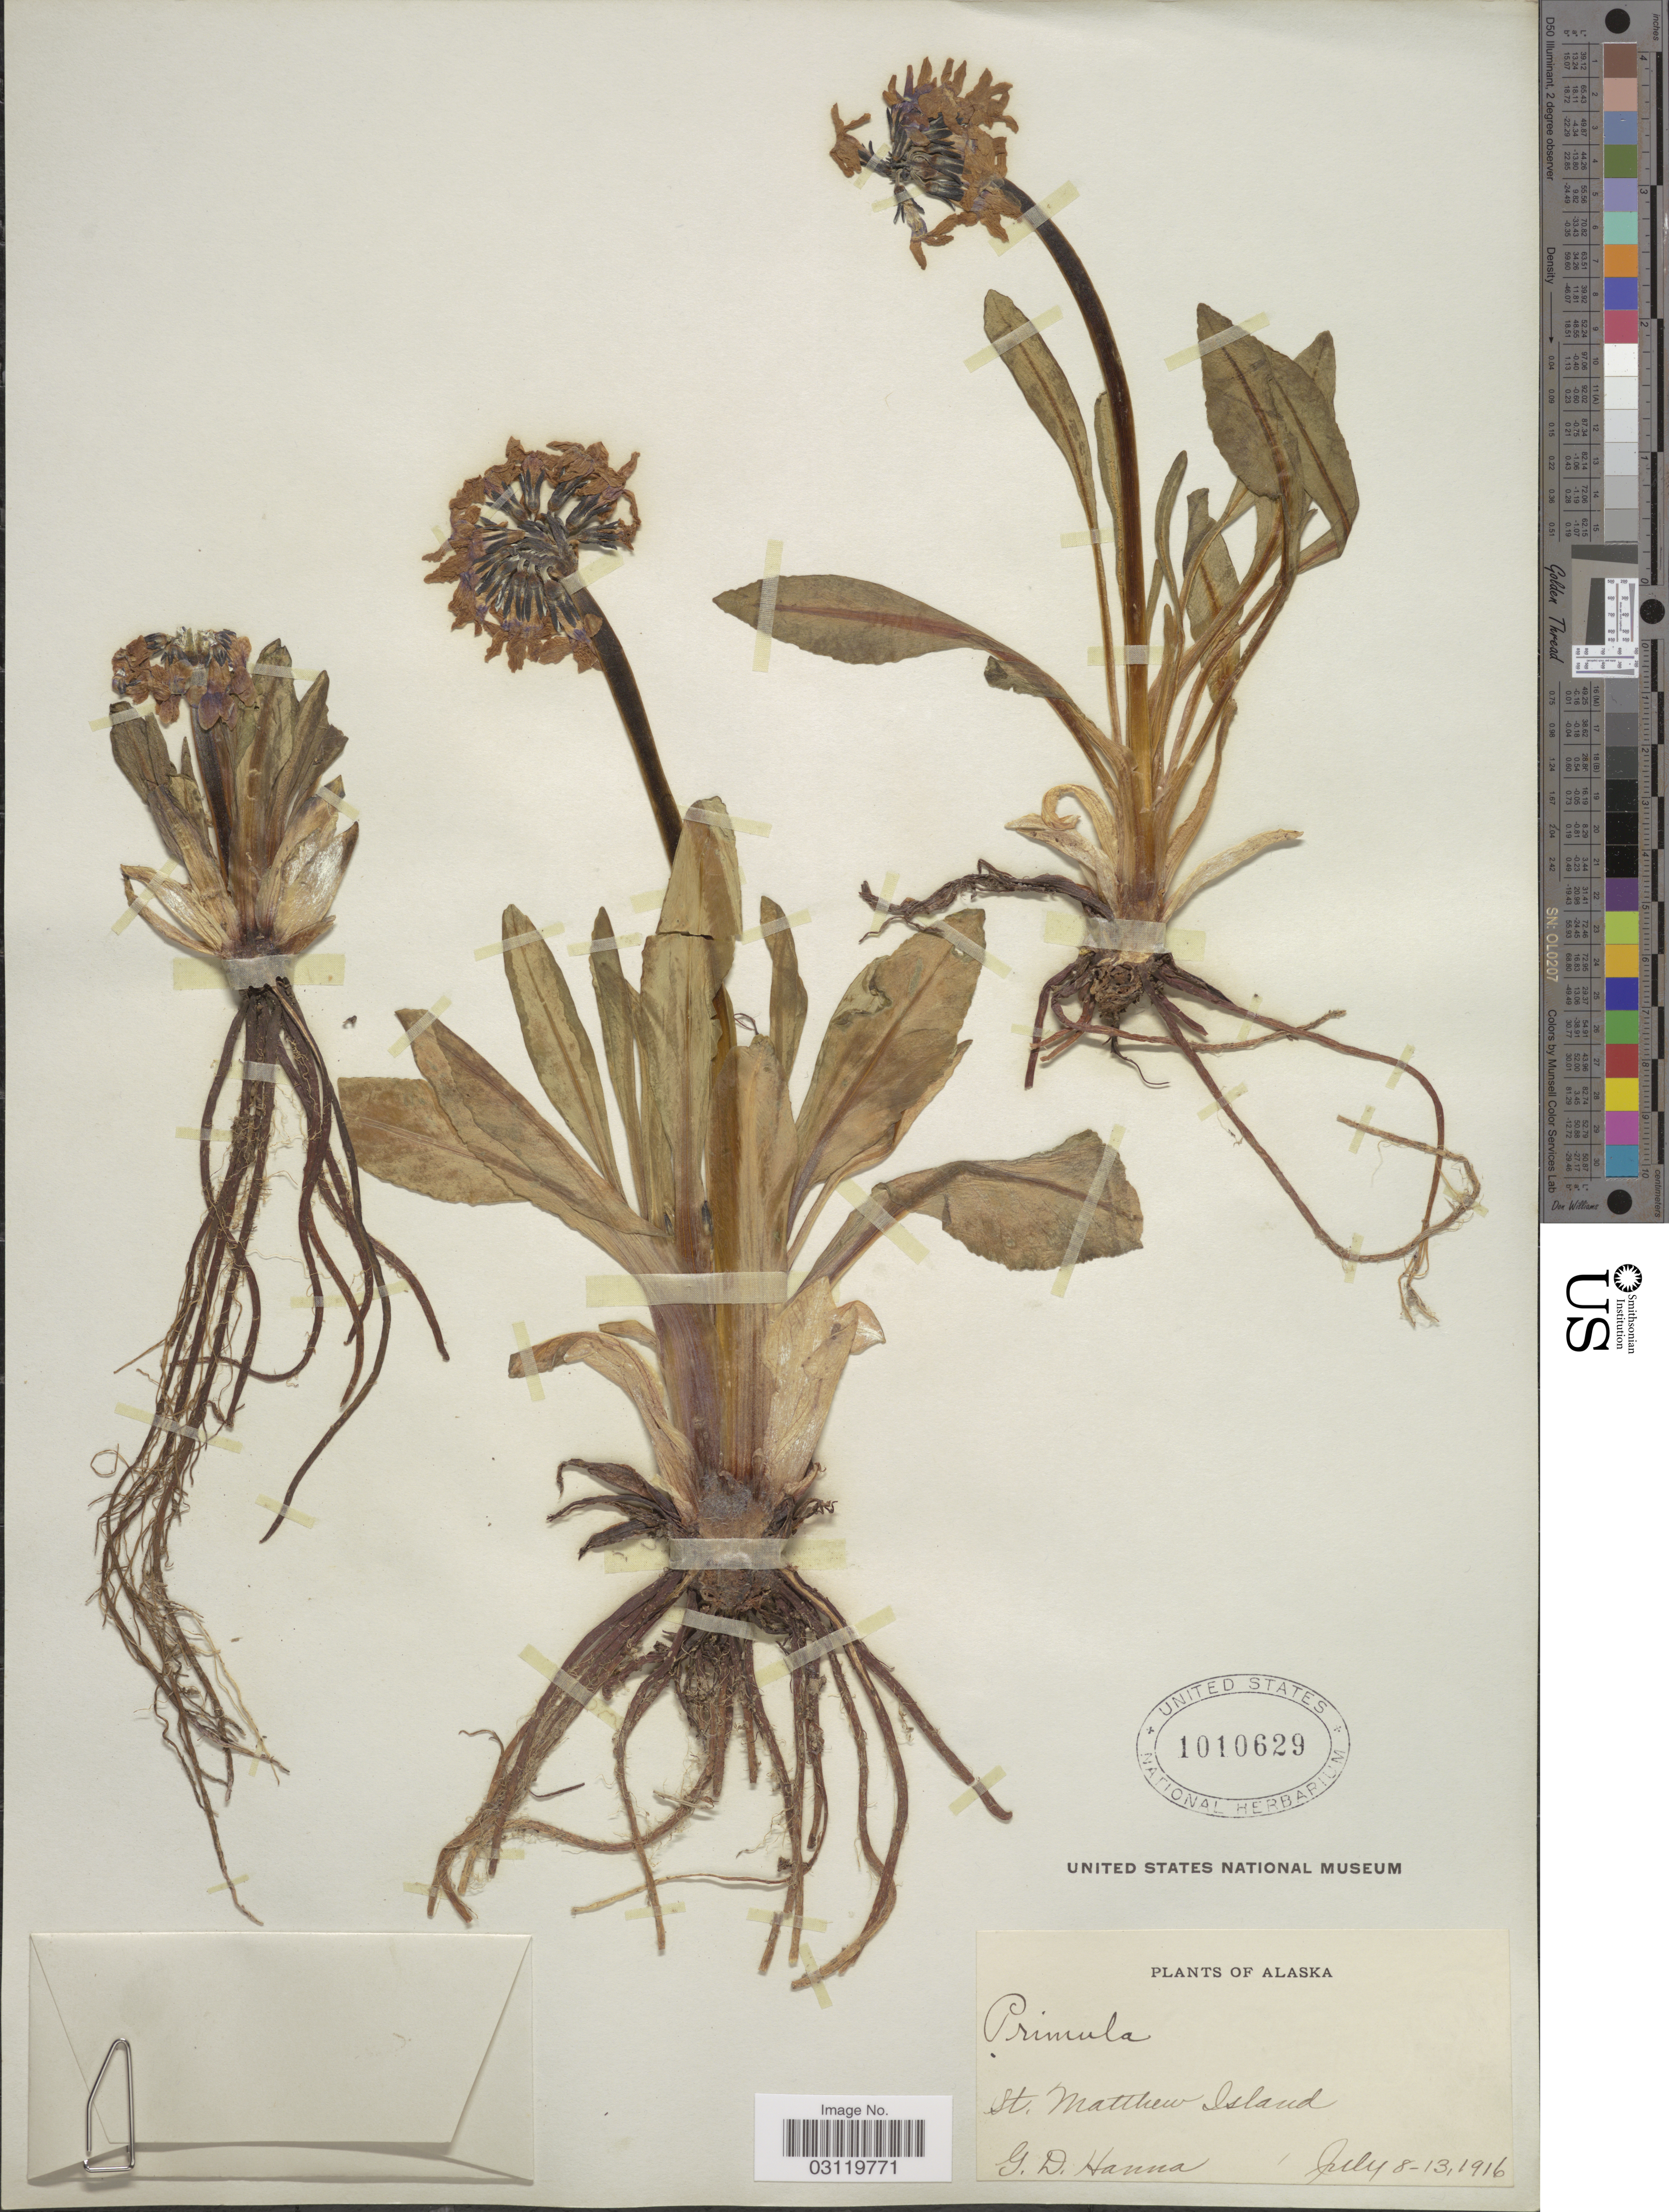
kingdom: Plantae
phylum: Tracheophyta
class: Magnoliopsida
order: Ericales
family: Primulaceae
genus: Primula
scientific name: Primula tschuktschorum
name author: Kjellm.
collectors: G. D. Hanna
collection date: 1916-07-08/1916-07-13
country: United States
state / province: Alaska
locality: St. Matthew Island.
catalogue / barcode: US 1010629